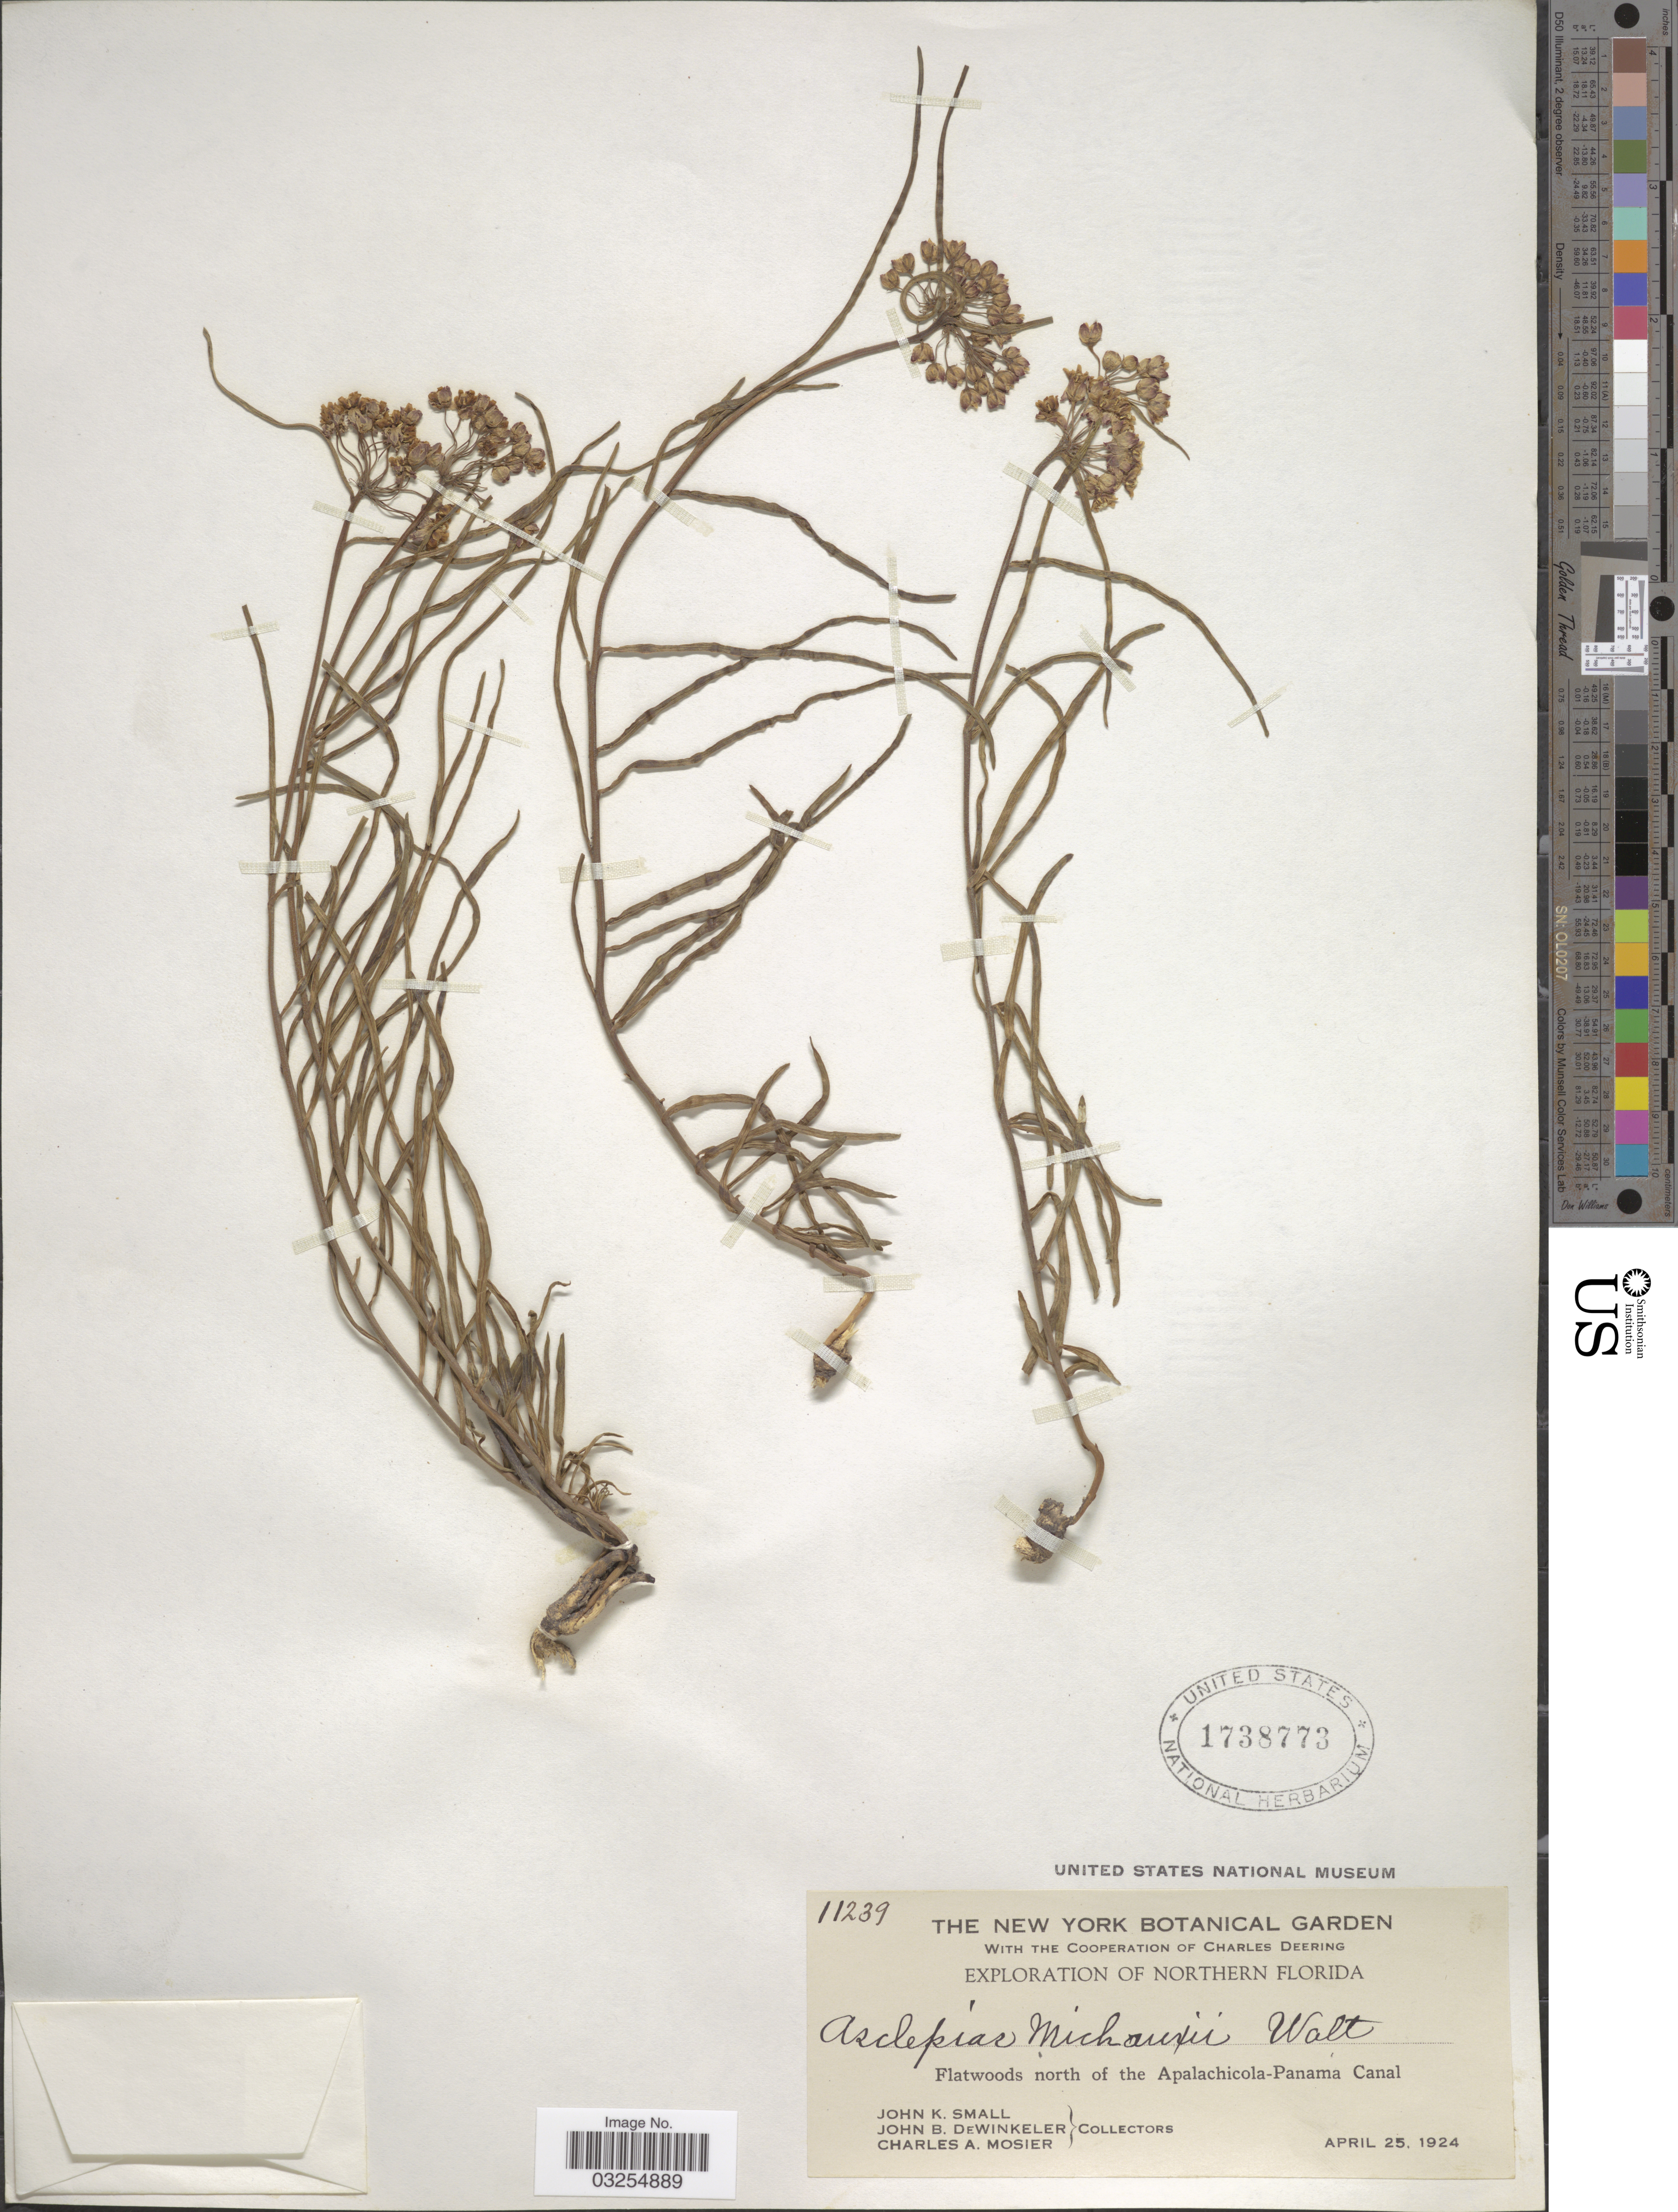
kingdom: Plantae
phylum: Tracheophyta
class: Magnoliopsida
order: Gentianales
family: Apocynaceae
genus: Asclepias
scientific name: Asclepias michauxii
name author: Decne.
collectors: J. K. Small, J. B. Dewinkeler & C. A. Mosier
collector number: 11239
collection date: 1924-04-25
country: United States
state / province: Florida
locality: Northern Florida. Flatwoods north of the Apalachicola-Panama Canal.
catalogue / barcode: US 1738773